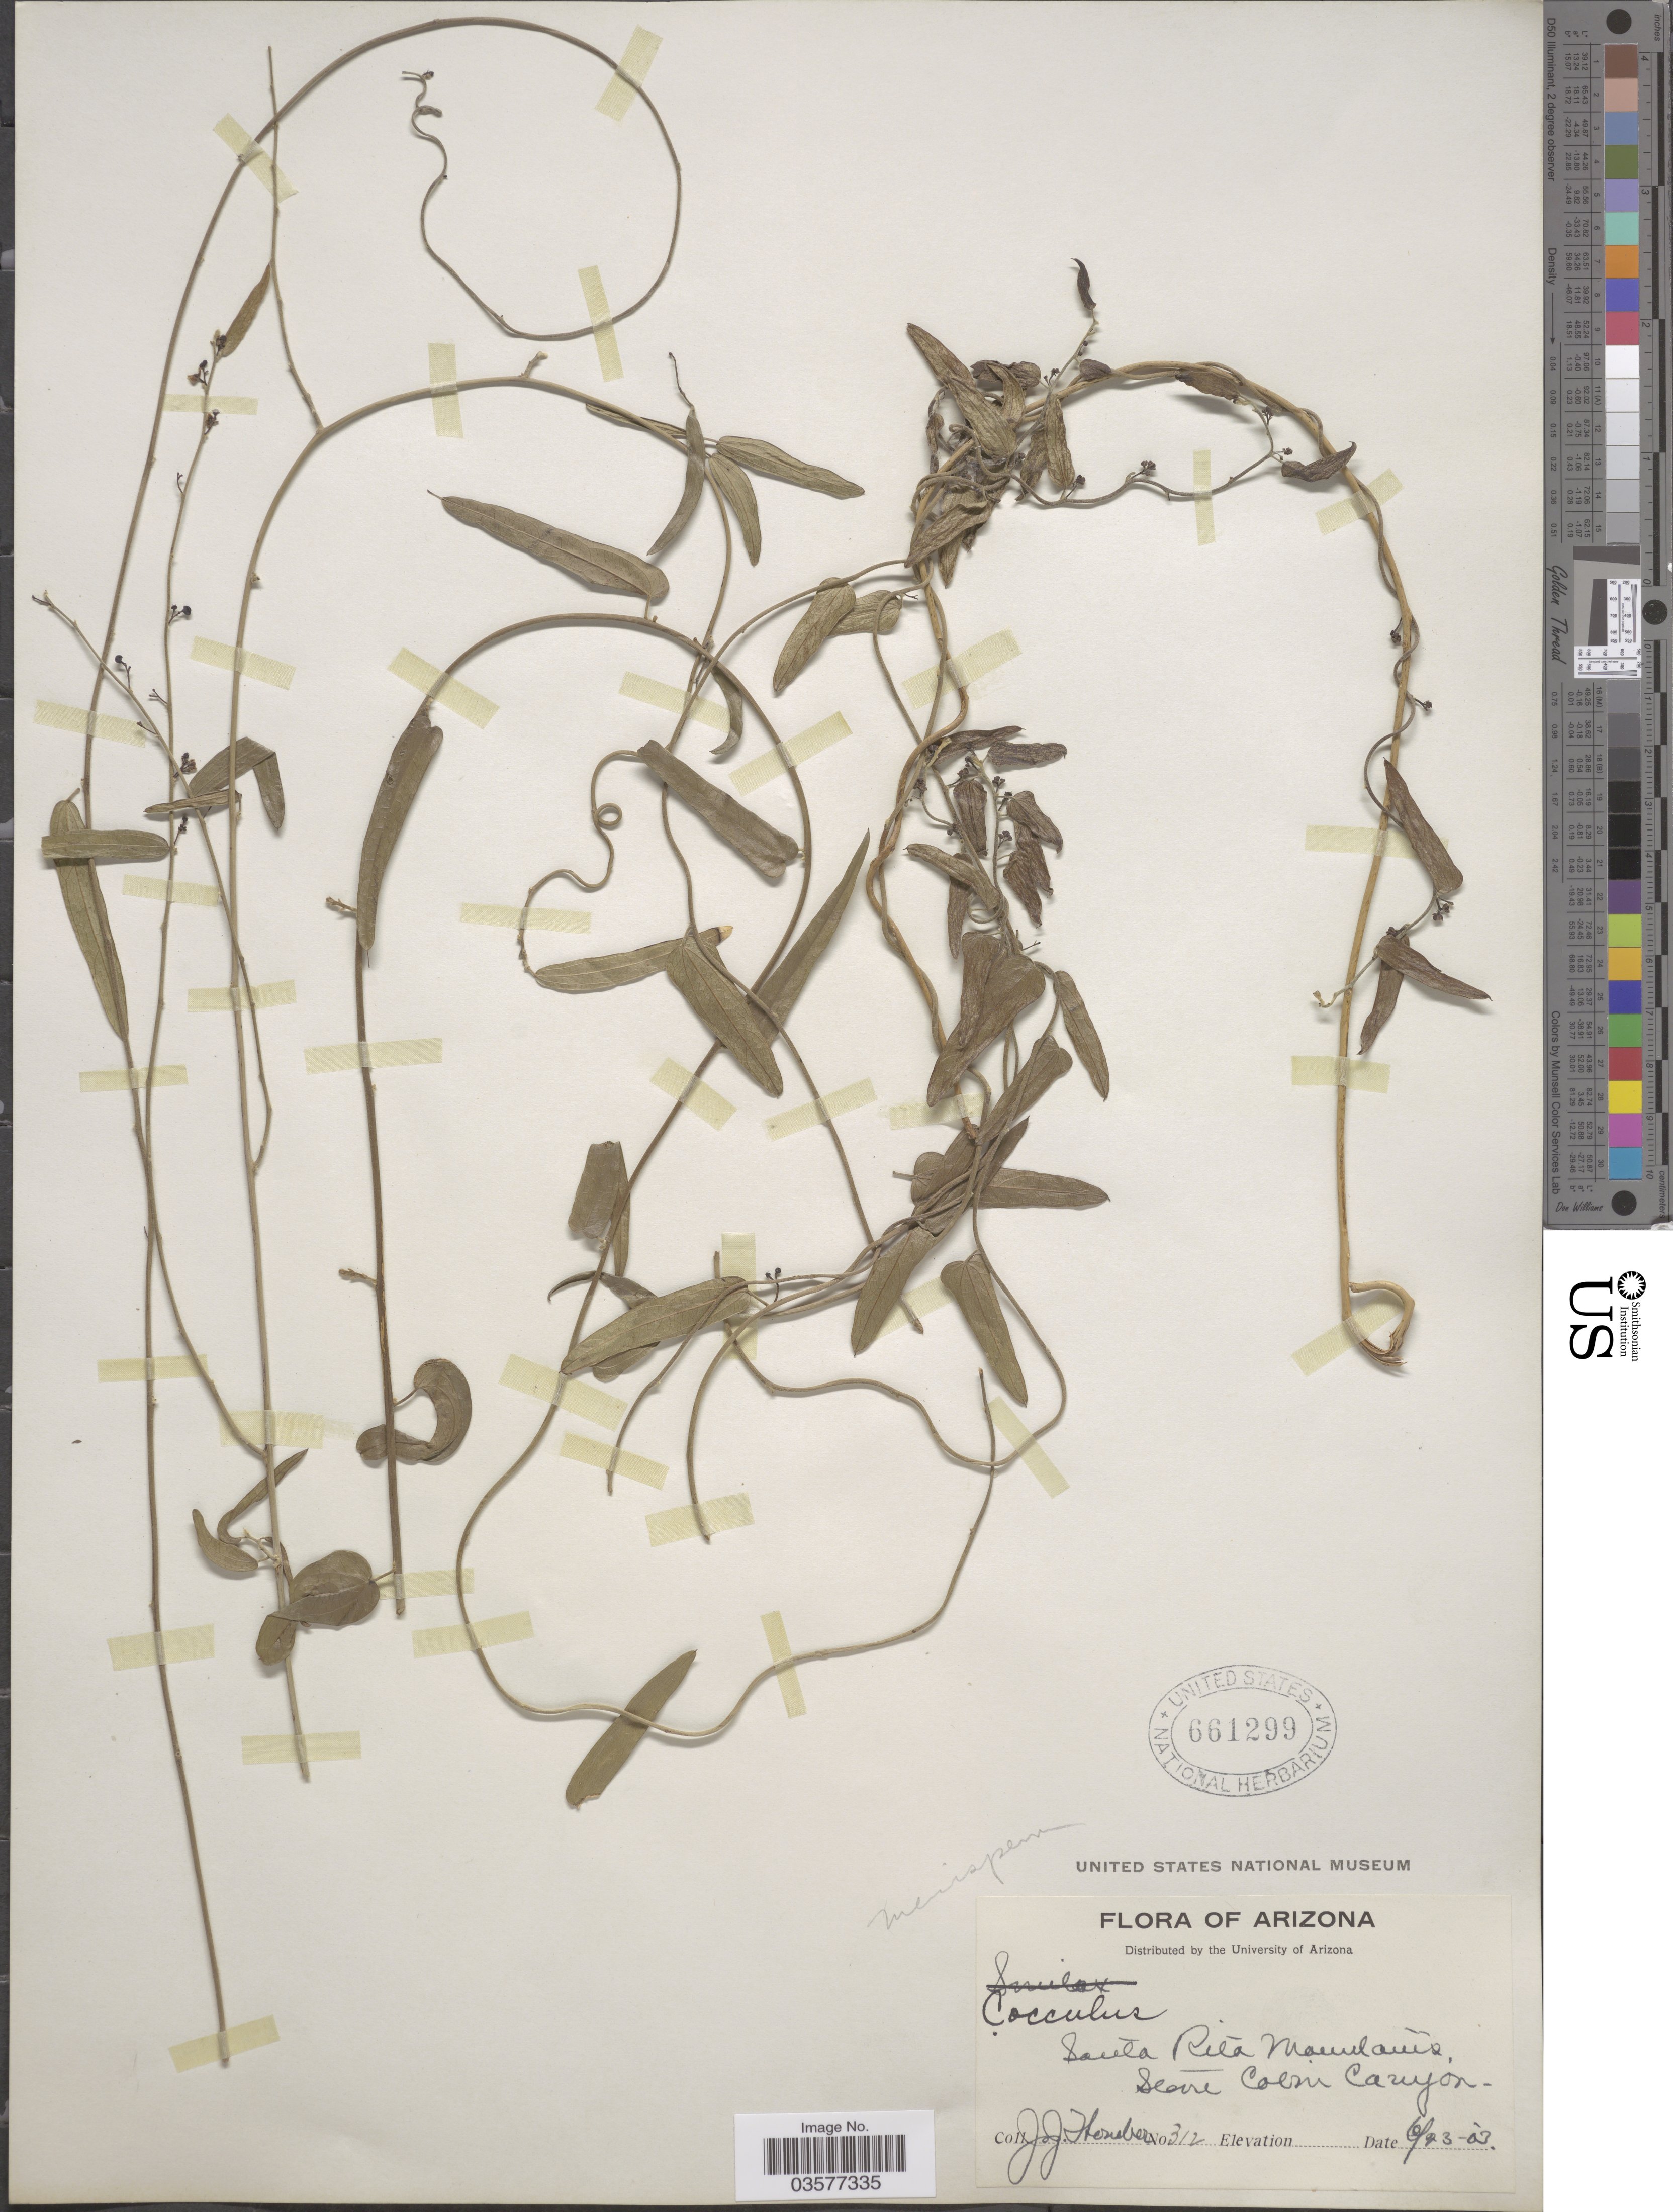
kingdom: Plantae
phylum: Tracheophyta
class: Magnoliopsida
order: Ranunculales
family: Menispermaceae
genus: Cocculus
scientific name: Cocculus diversifolius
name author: DC.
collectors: J. Thornber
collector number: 312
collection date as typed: Transcribed d/m/y: 23/6/03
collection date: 1903-06-23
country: United States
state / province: Arizona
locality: Santa Rita Mountains, Stone Cabin Canyon.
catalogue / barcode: US 661299